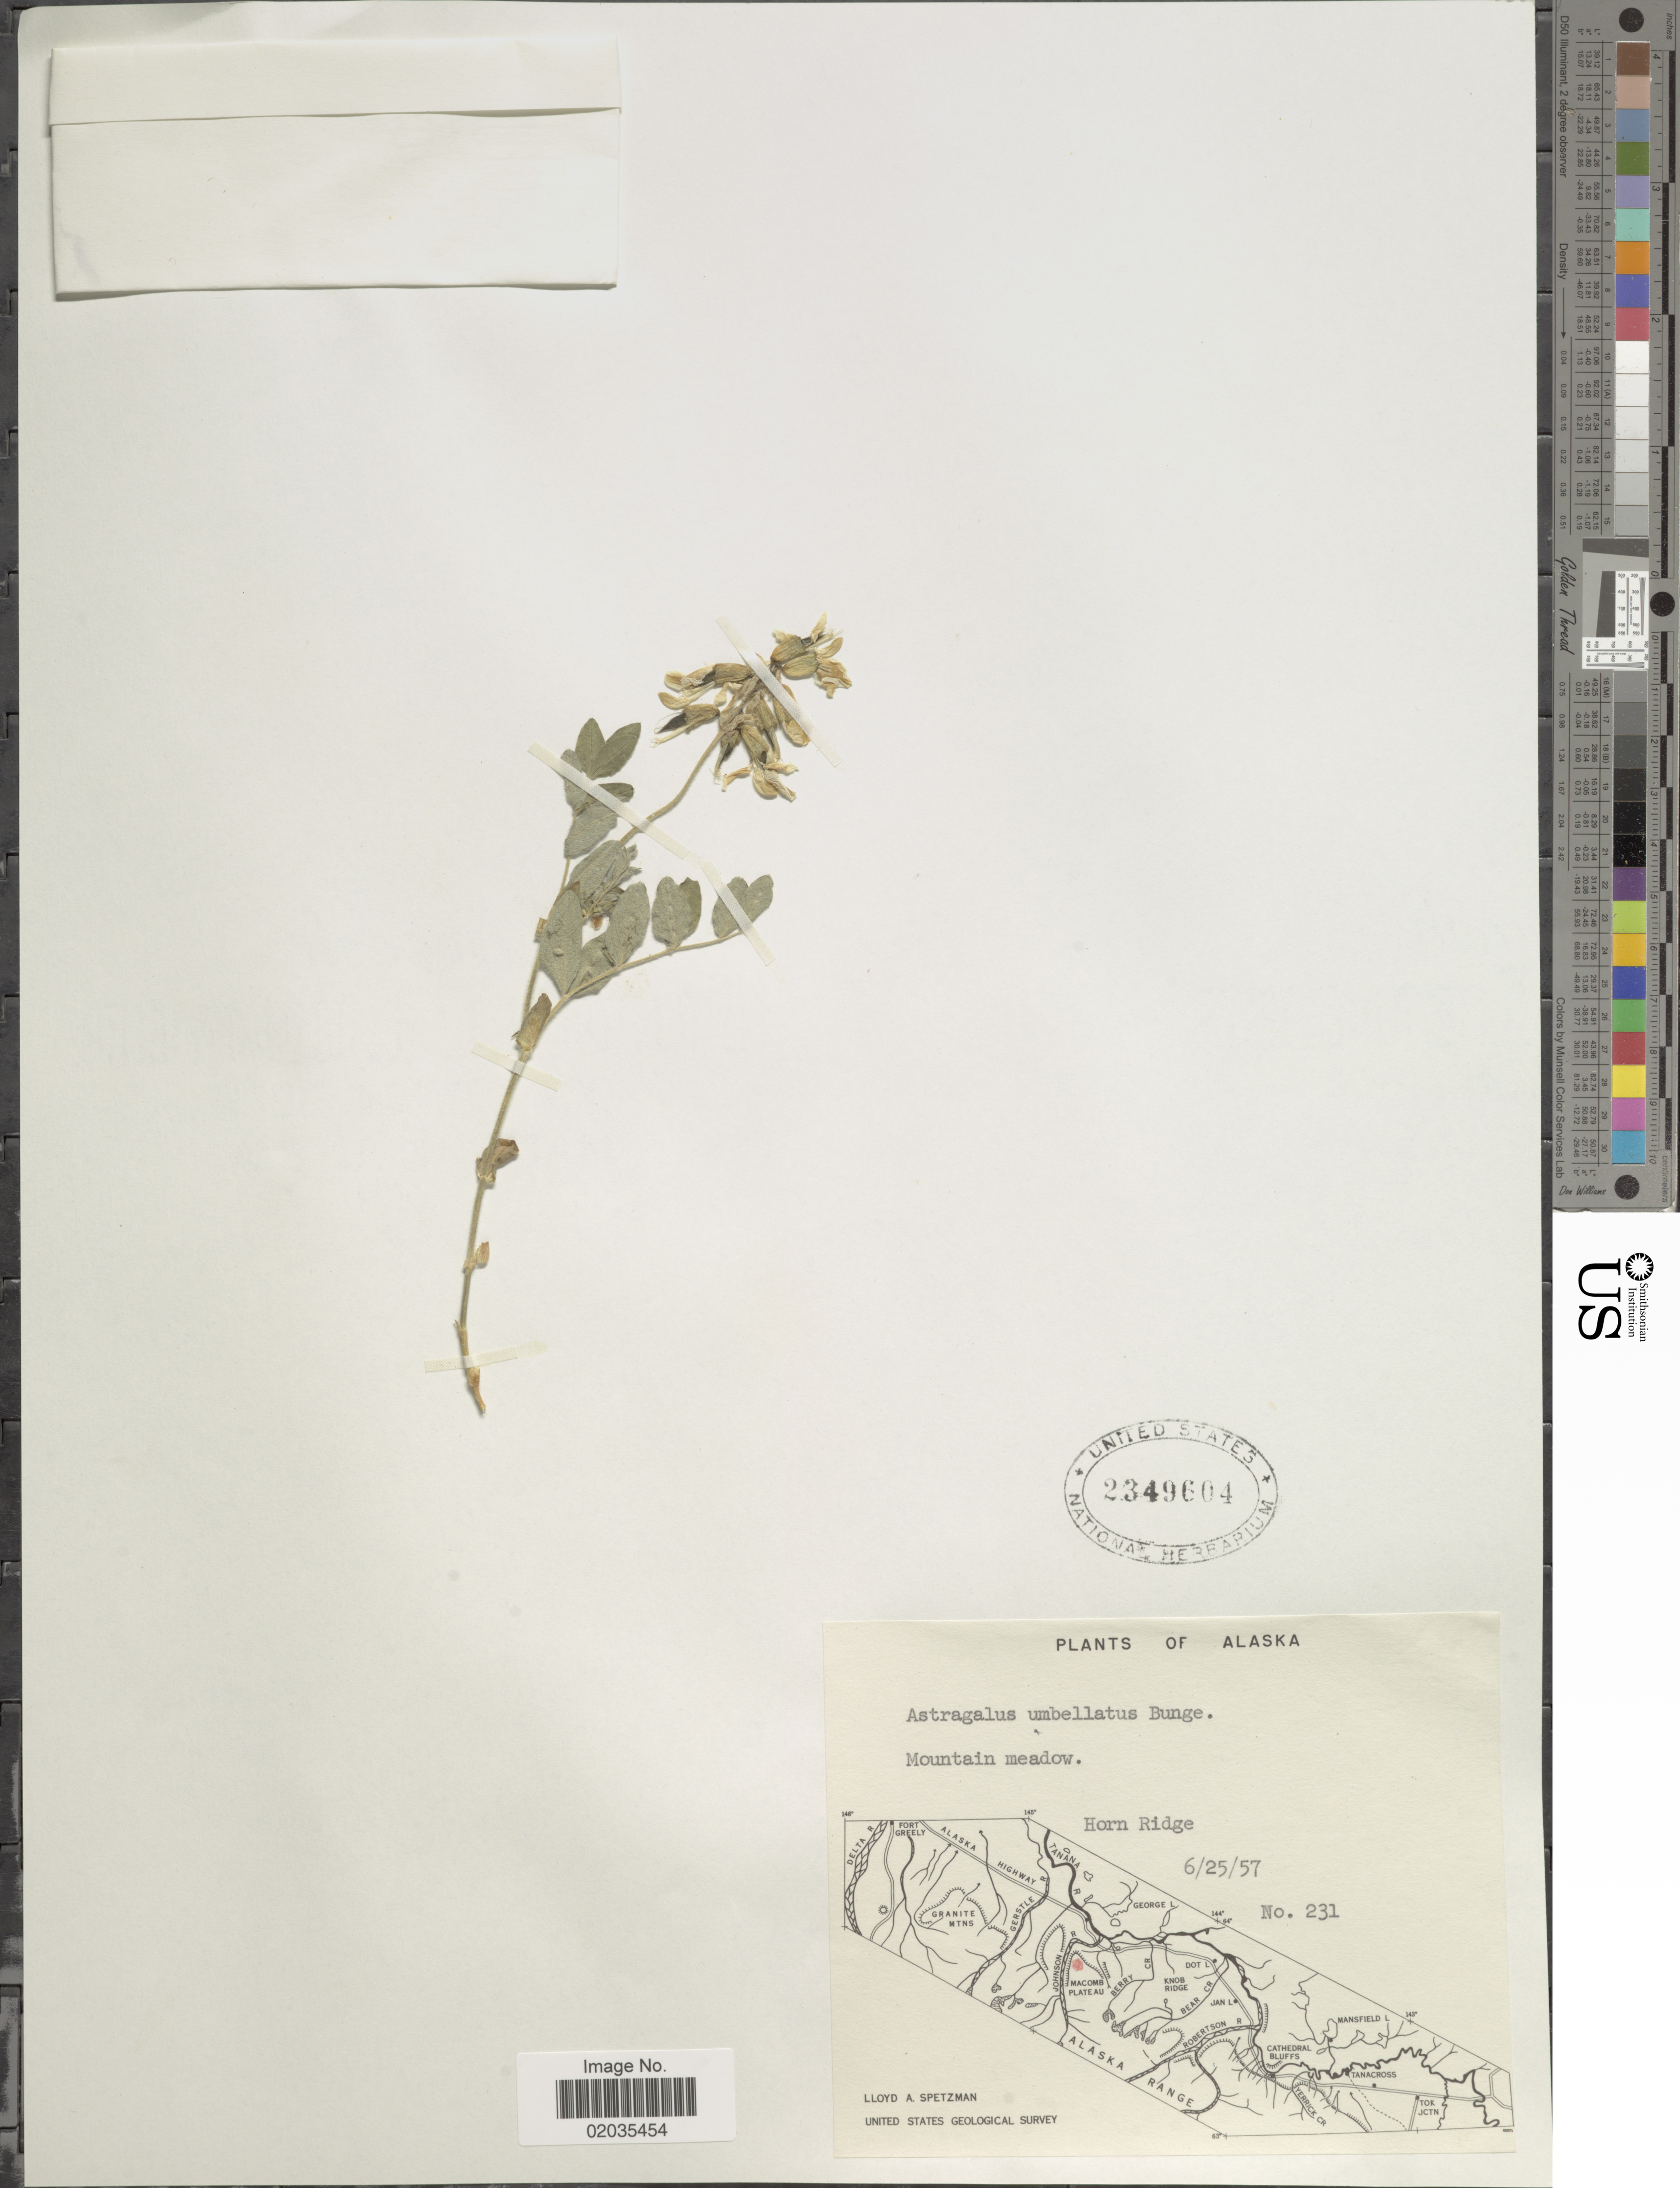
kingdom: Plantae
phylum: Tracheophyta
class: Magnoliopsida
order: Fabales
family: Fabaceae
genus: Astragalus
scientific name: Astragalus umbellatus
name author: Bunge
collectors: L. Spetzman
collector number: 231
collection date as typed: Transcribed d/m/y: 25/6/57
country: United States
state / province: Alaska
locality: Horn Ridge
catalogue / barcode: US 2349604